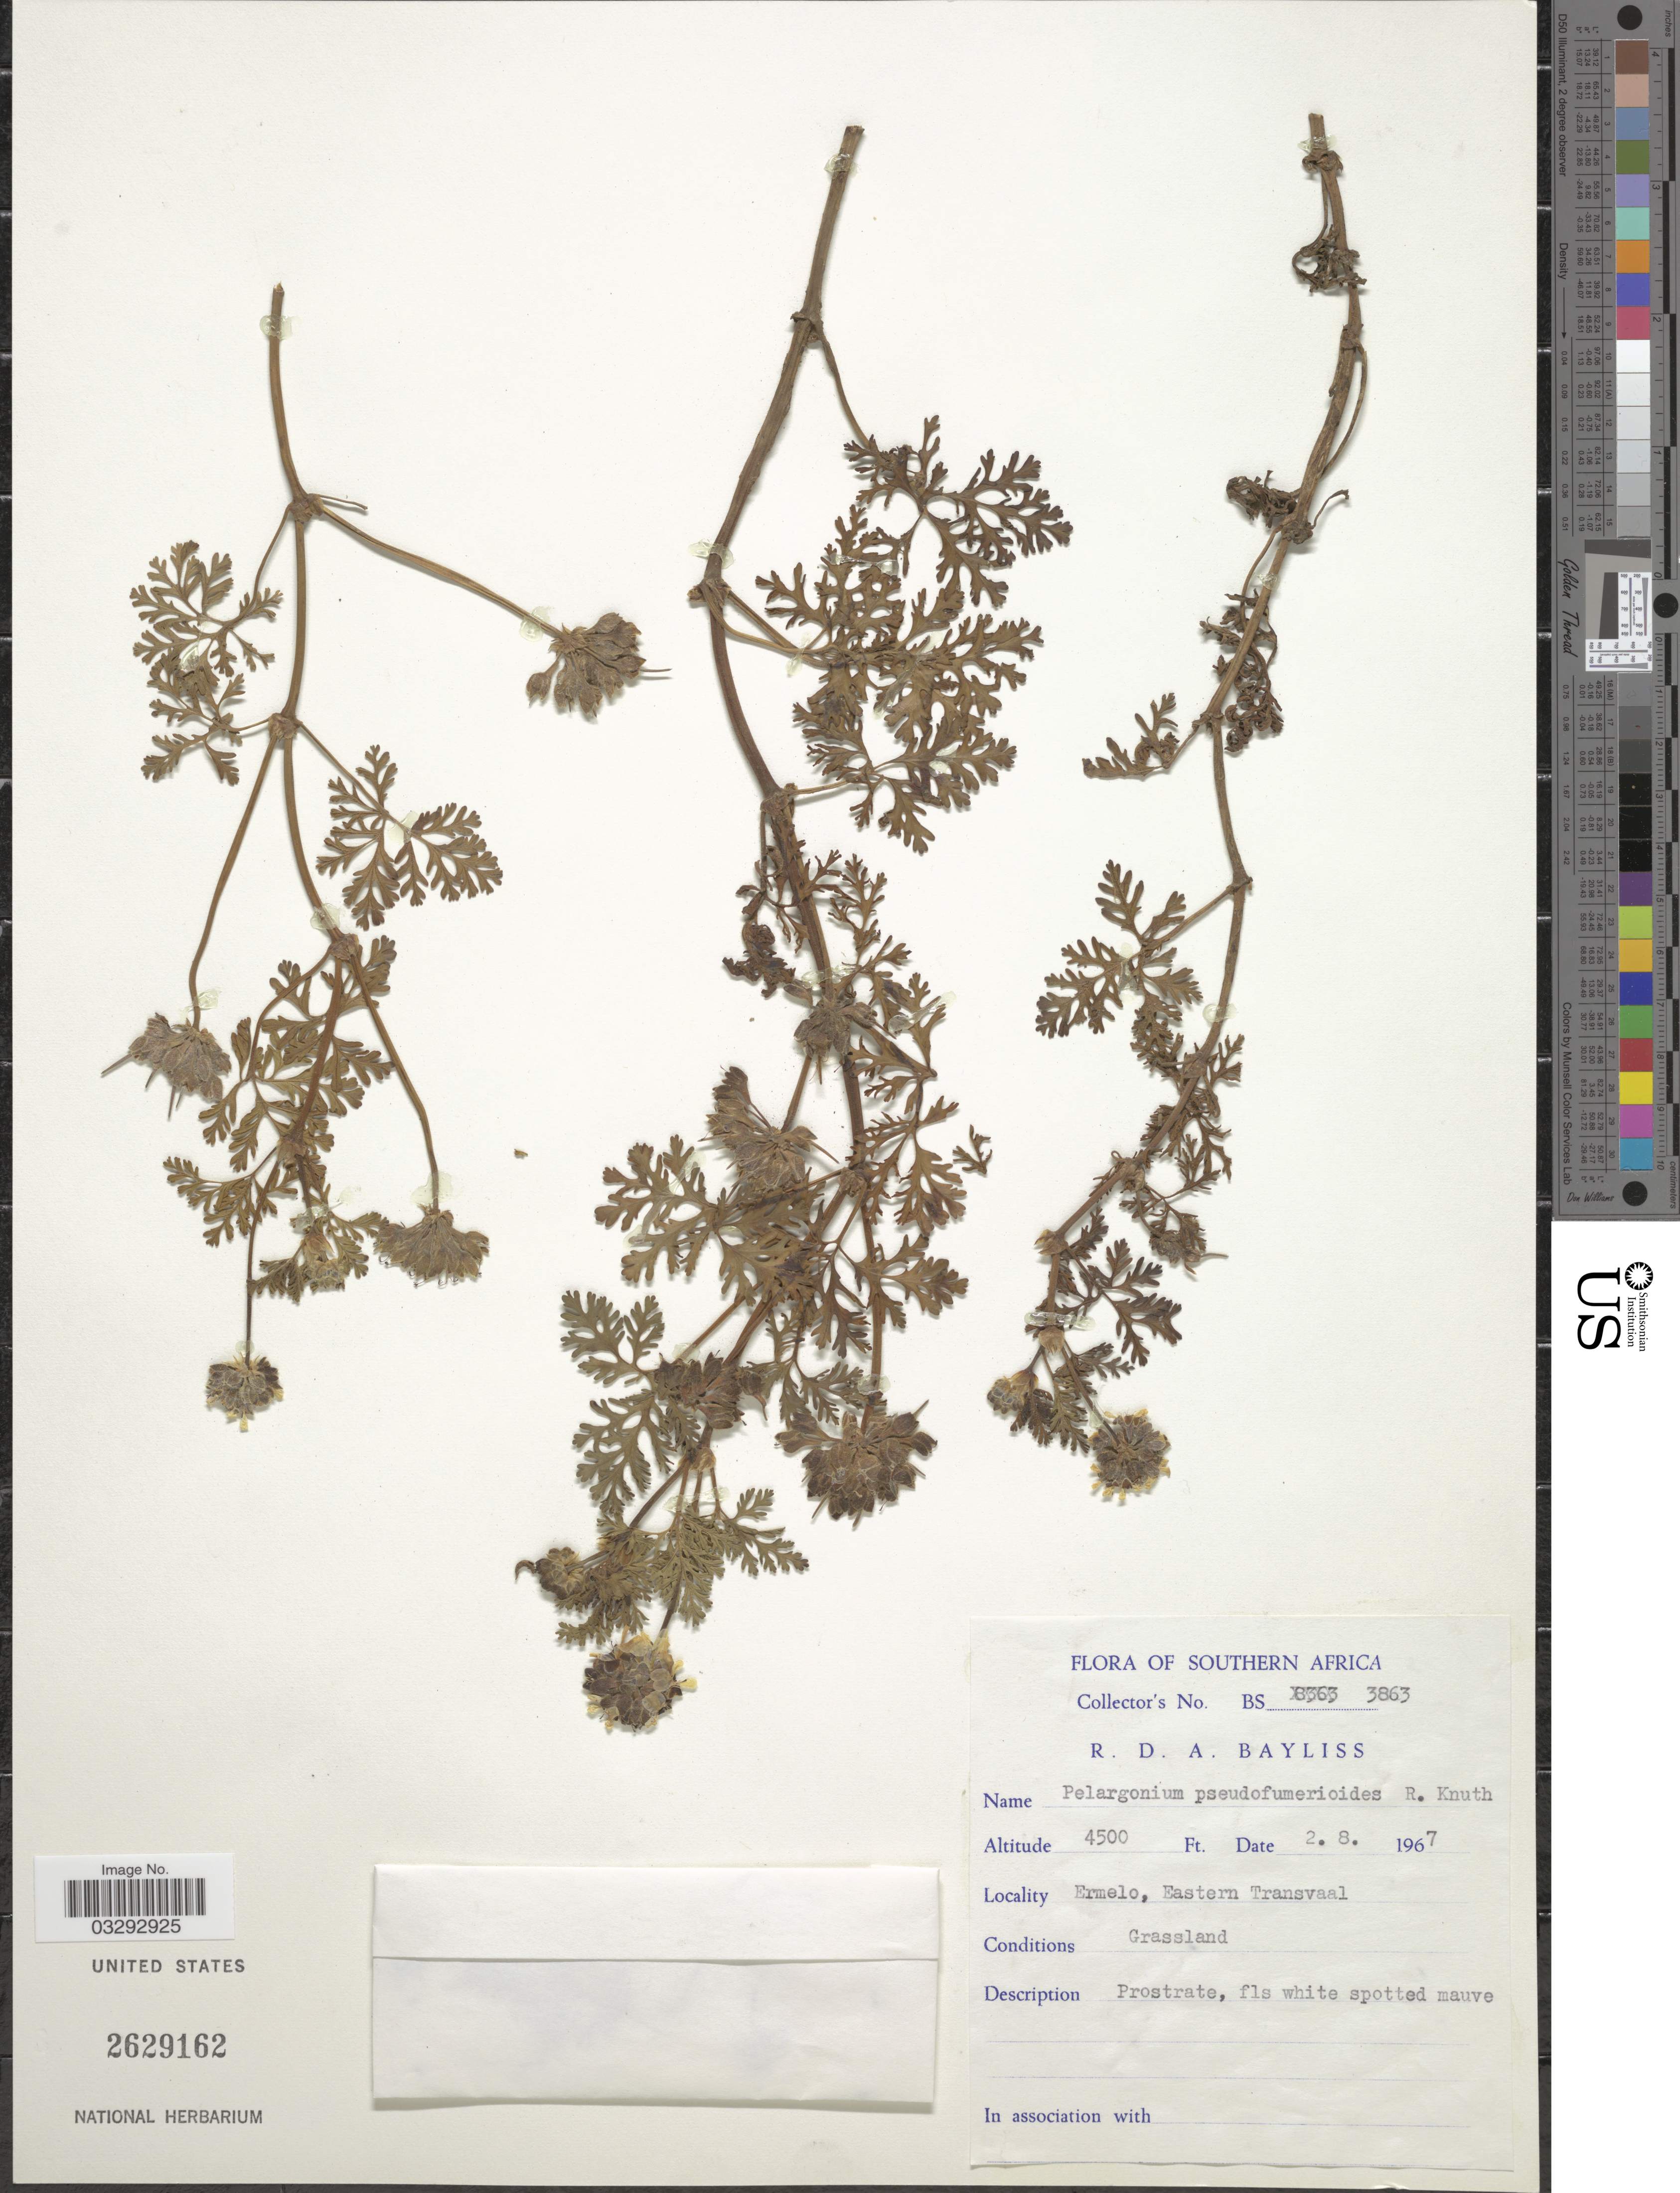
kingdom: Plantae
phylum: Tracheophyta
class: Magnoliopsida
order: Geraniales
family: Geraniaceae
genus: Pelargonium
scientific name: Pelargonium pseudofumarioides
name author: R. Knuth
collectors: R. Bayliss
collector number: BS3863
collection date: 1967-08-02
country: South Africa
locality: Southern Africa, Ermelo, Eastern Transvaal.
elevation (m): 1372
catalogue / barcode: US 2629162